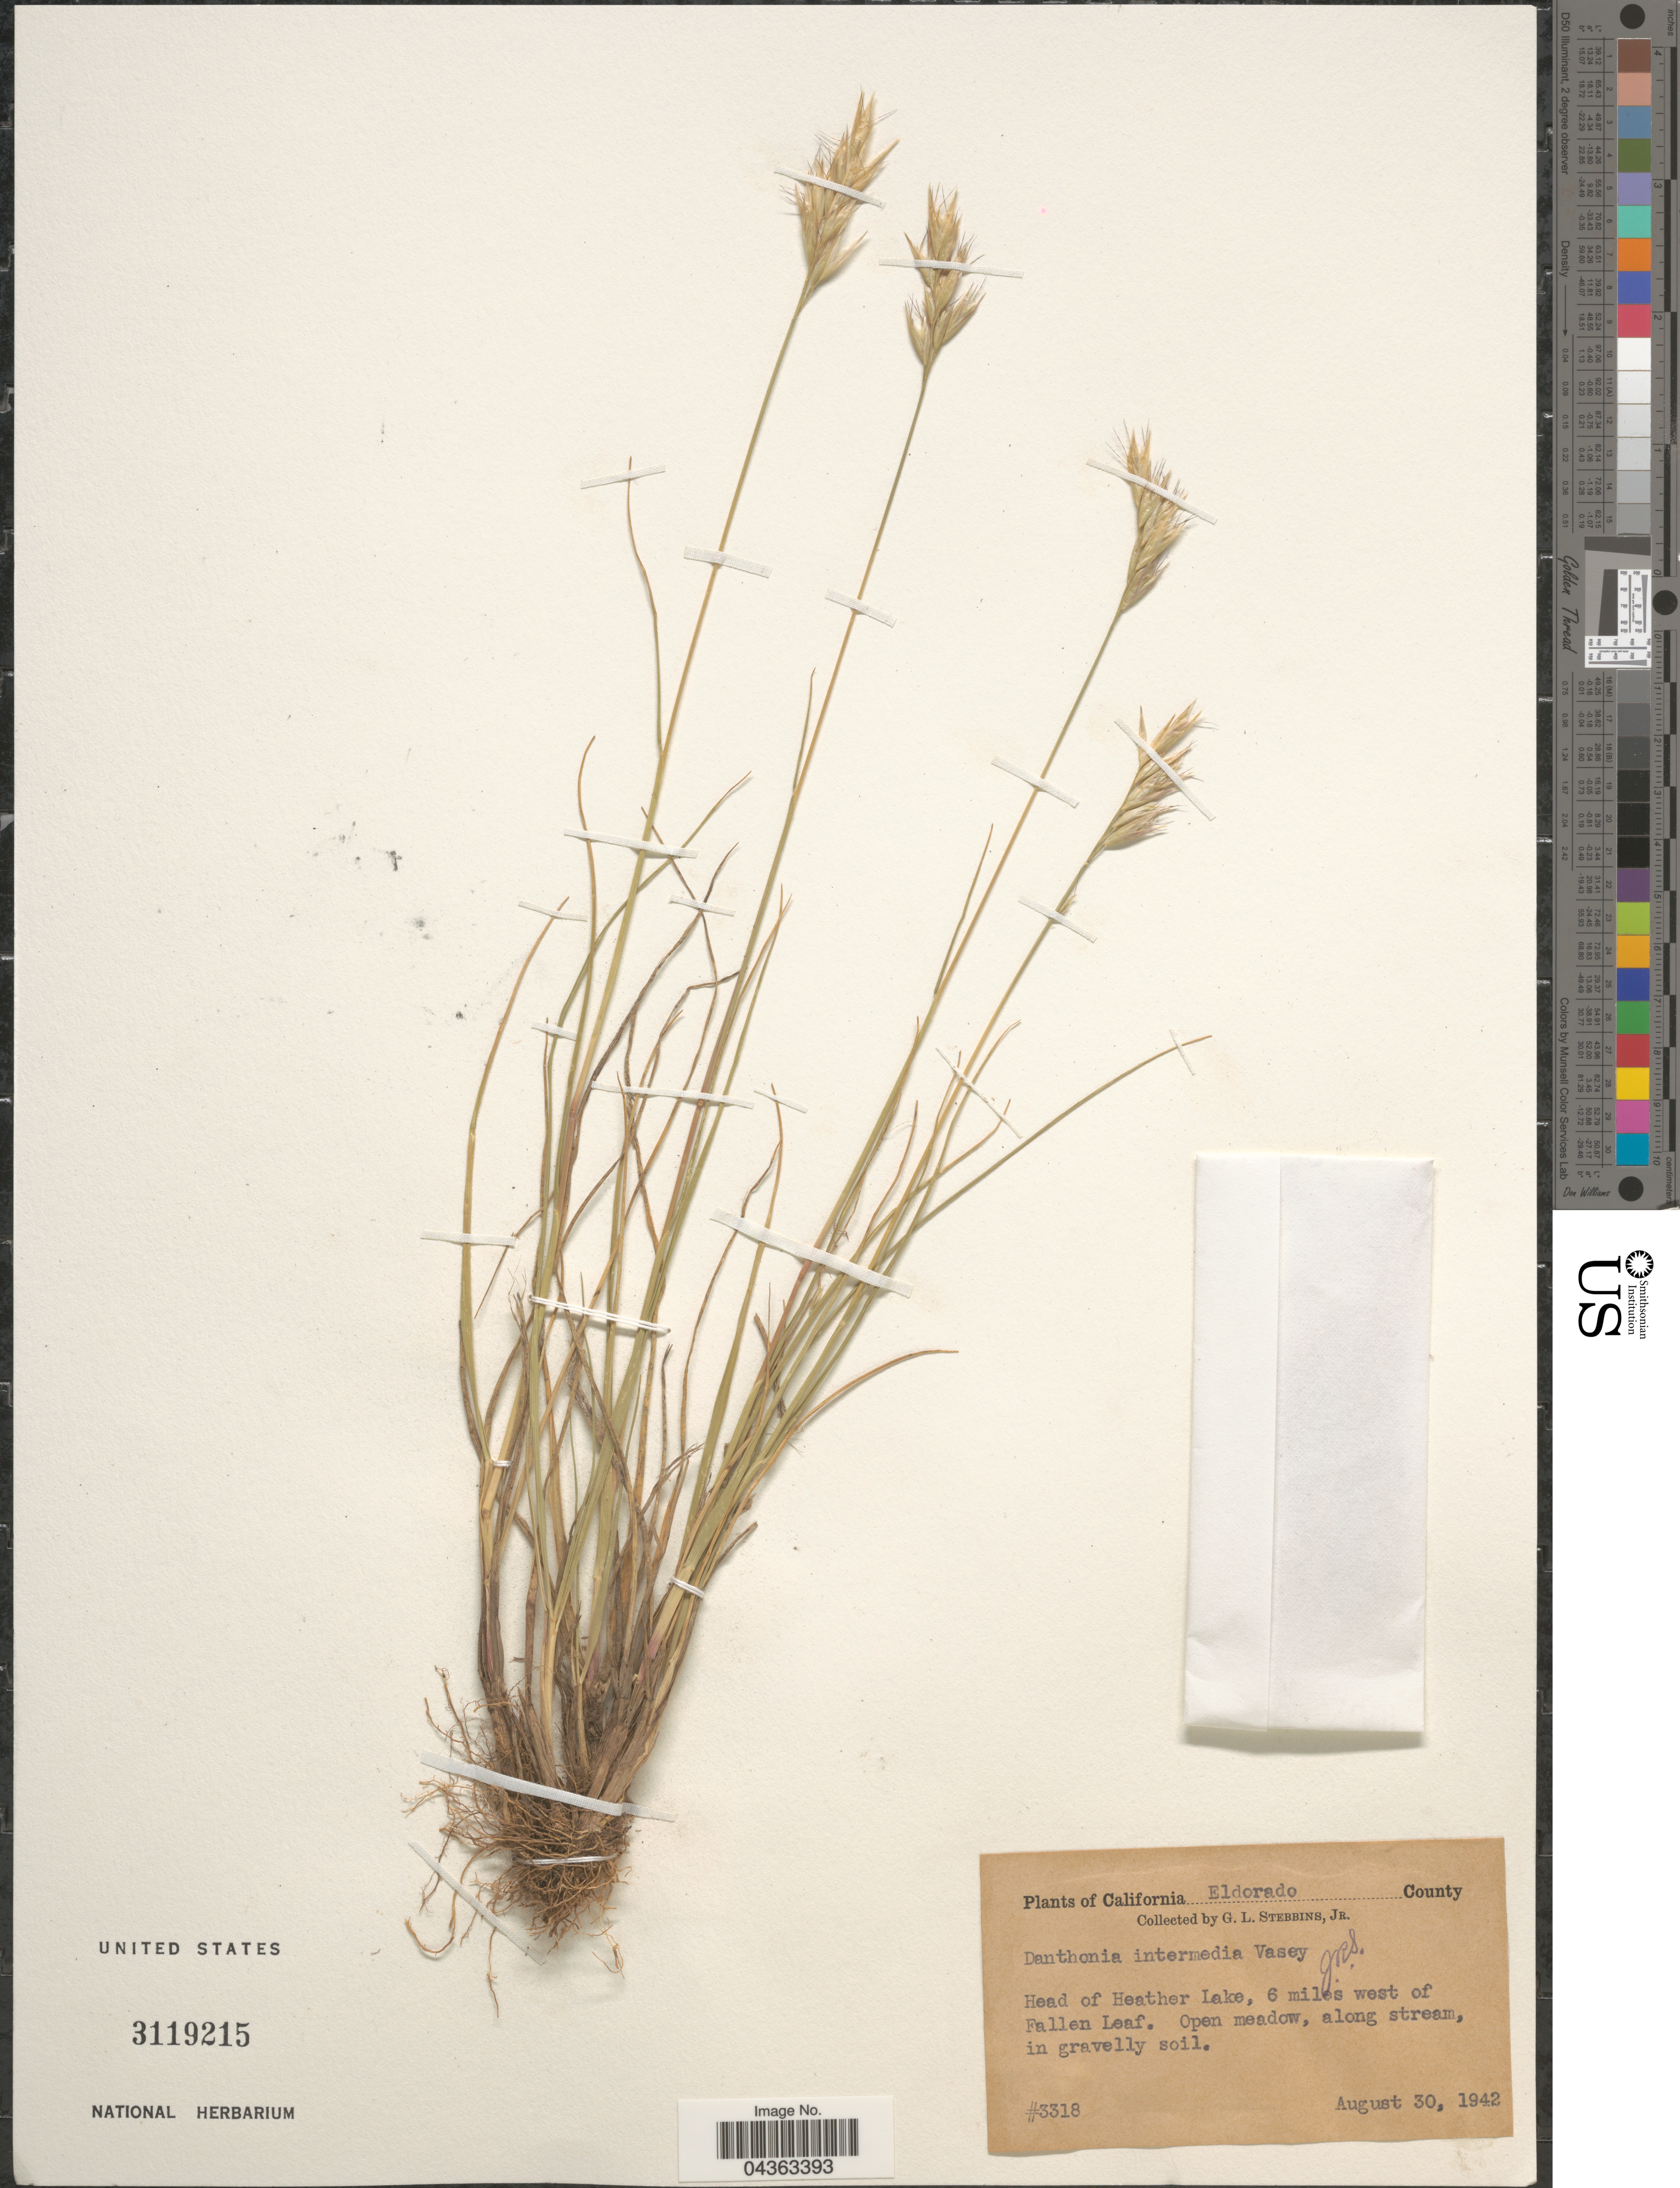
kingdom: Plantae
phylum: Tracheophyta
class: Liliopsida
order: Poales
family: Poaceae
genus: Danthonia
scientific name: Danthonia intermedia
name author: Vasey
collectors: G. L. Stebbins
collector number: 3318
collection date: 1942-08-30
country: United States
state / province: California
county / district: El Dorado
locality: Eldorado County. Head of Heather Lake, 6 miles west of Fallen Leaf. Open meadow, along stream, in gravelly soil.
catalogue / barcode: US 3119215